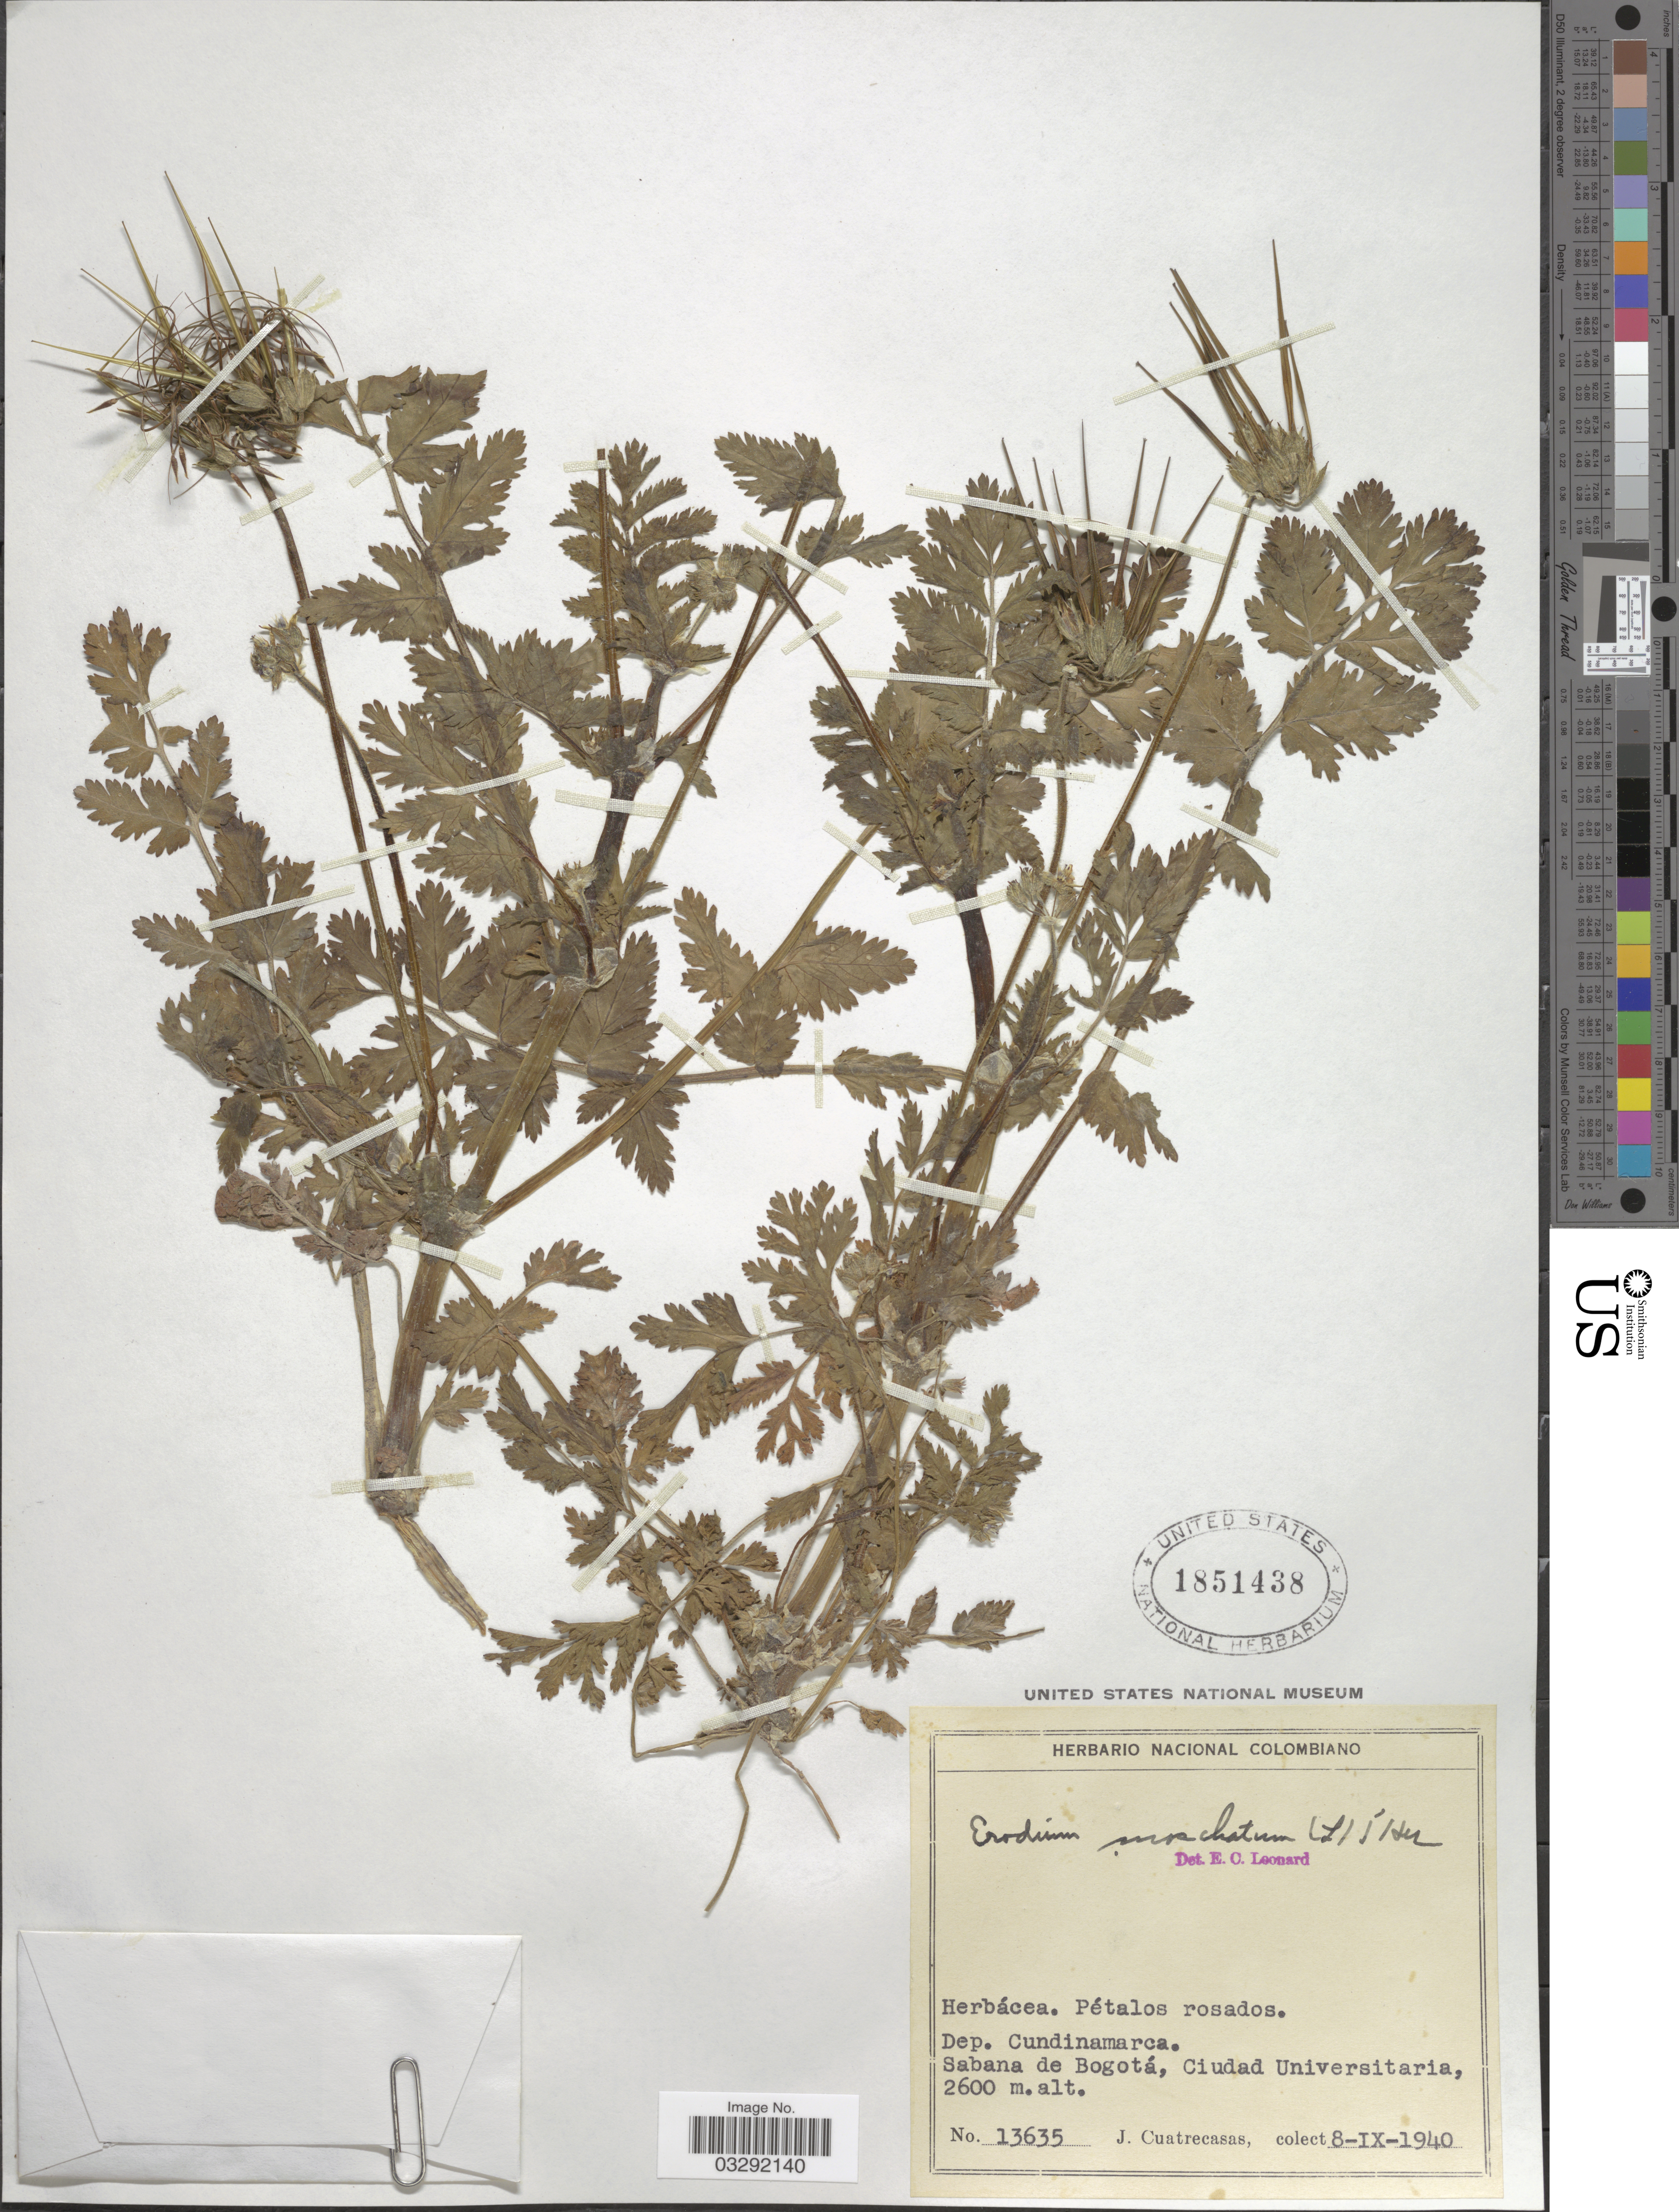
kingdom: Plantae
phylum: Tracheophyta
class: Magnoliopsida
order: Geraniales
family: Geraniaceae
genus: Erodium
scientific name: Erodium moschatum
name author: (L.) L'Hér. ex Aiton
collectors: J. Cuatrecasas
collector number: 13635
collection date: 1940-09-08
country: Colombia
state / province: Cundinamarca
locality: Dep. Cundinamarca. Sabana de Bogotá, Ciudad Universitaria.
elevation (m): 2600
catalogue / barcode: US 1851438